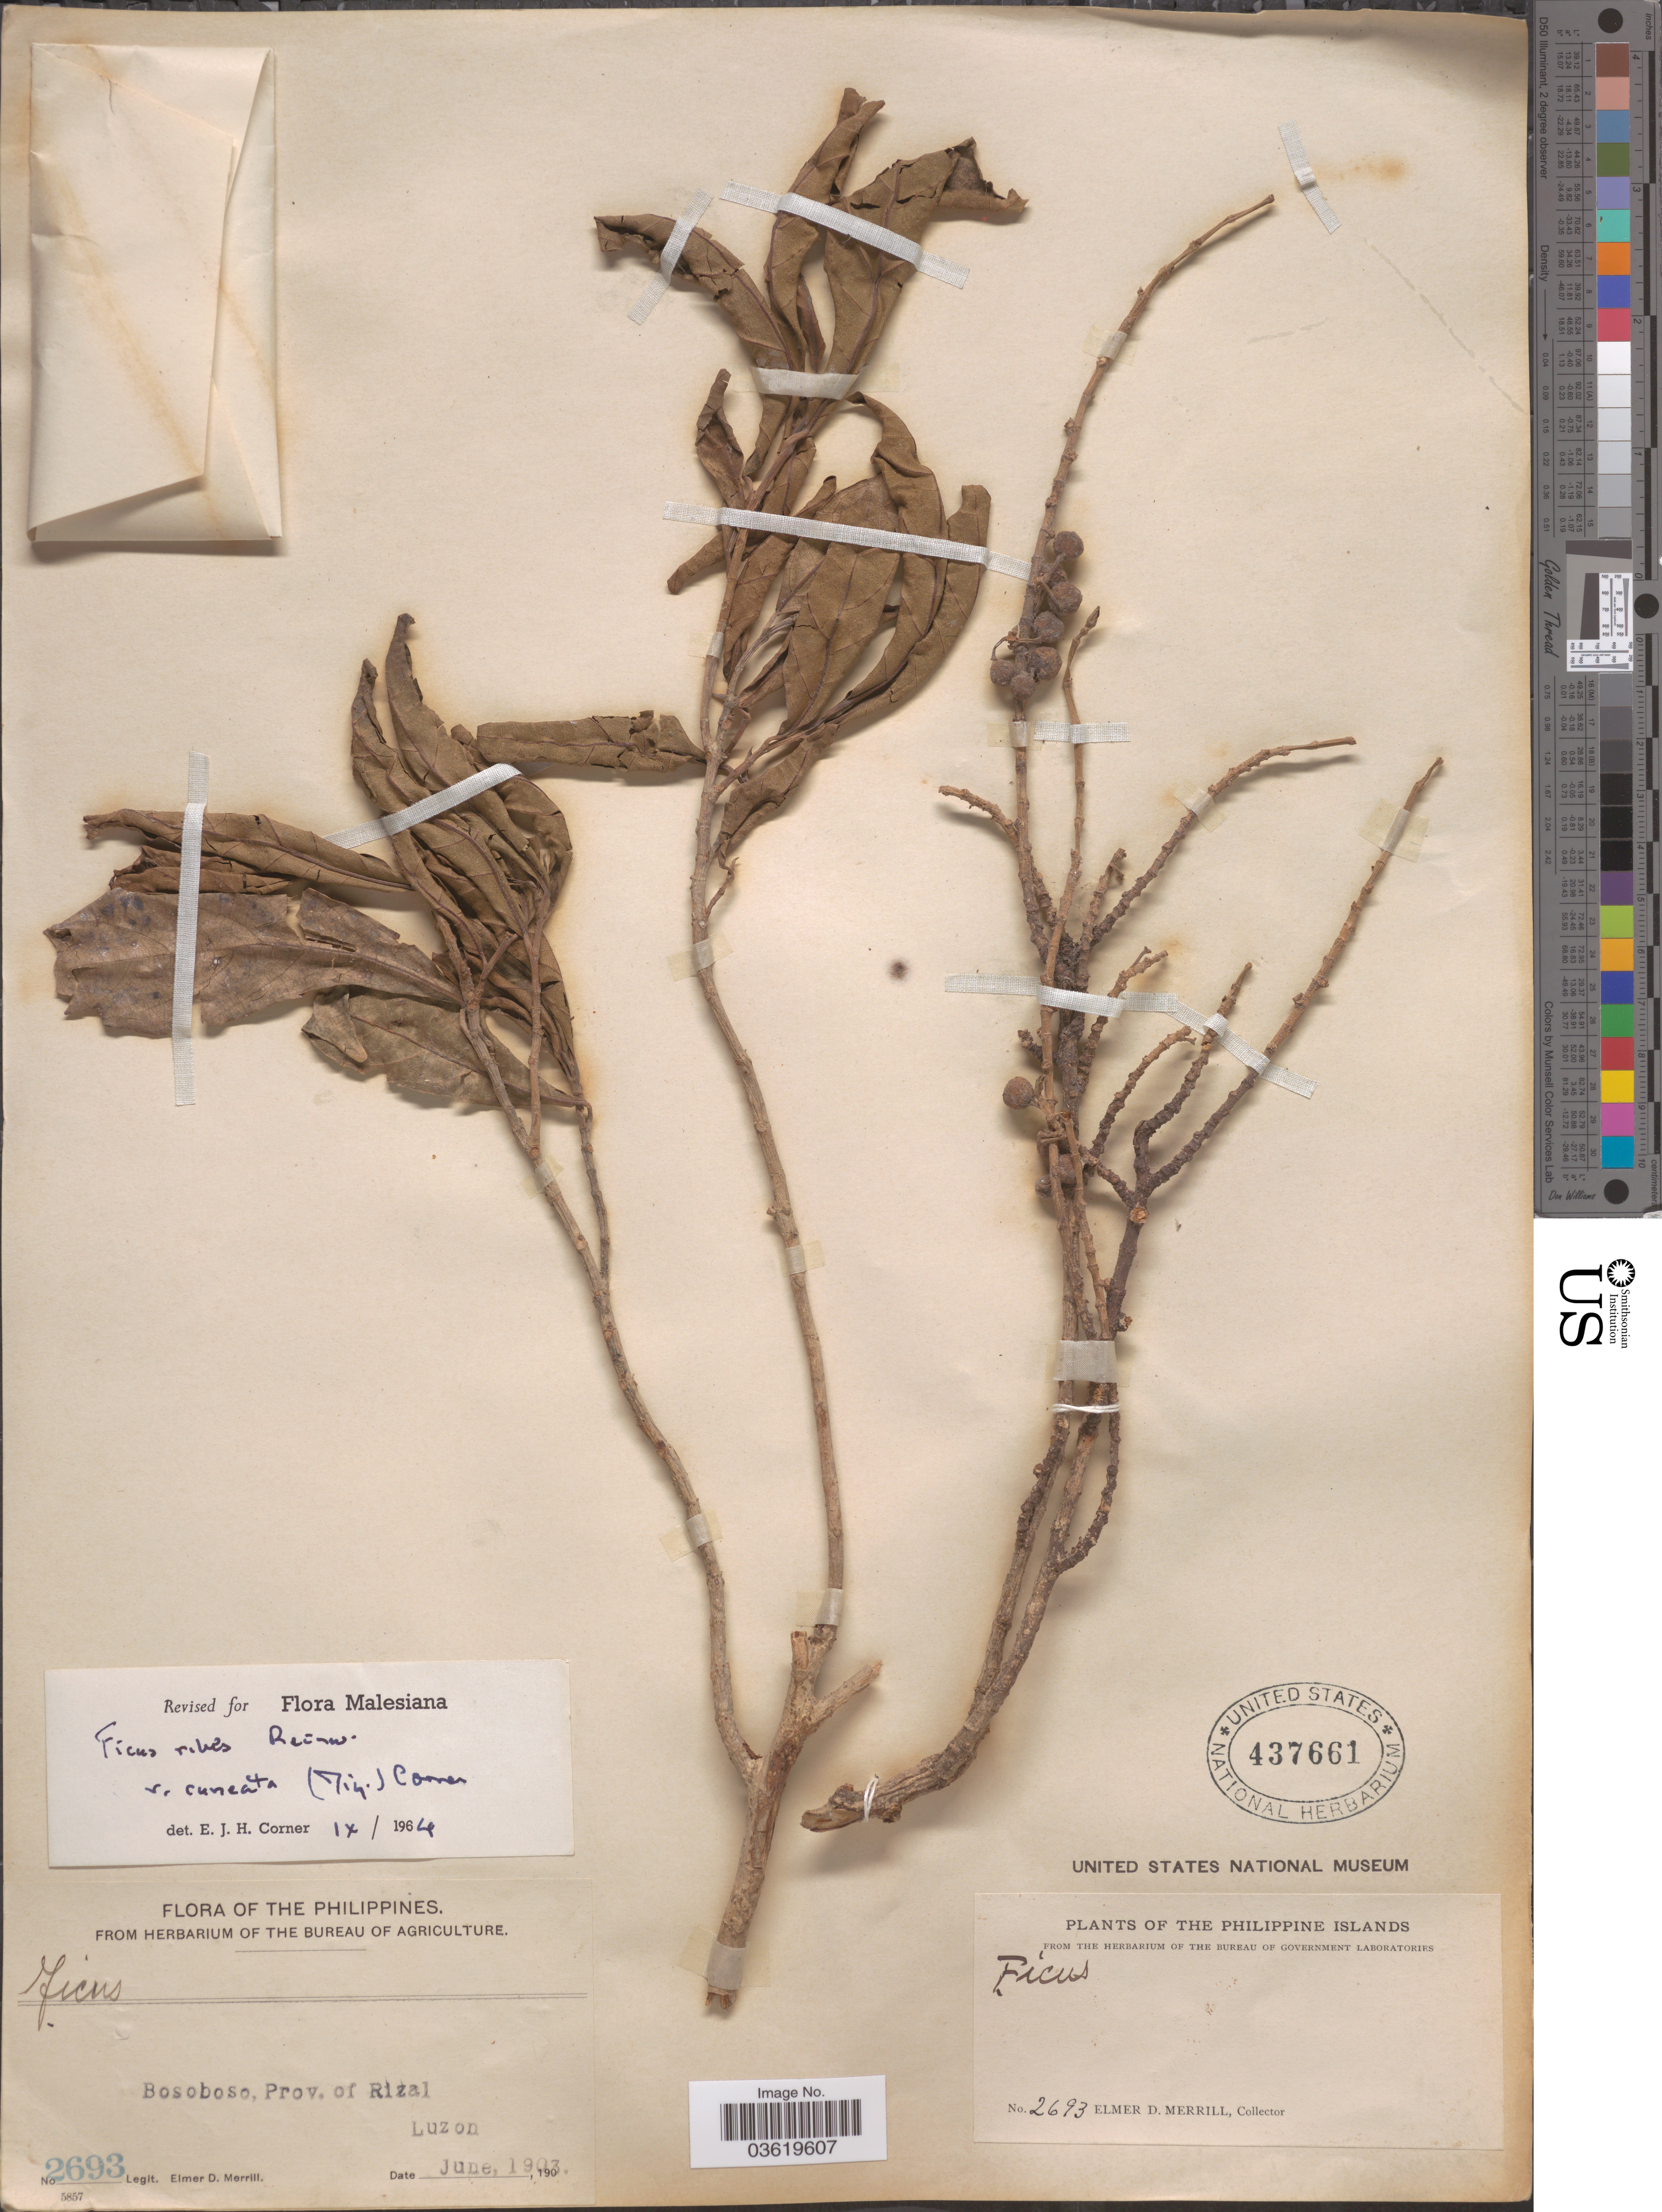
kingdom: Plantae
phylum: Tracheophyta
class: Magnoliopsida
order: Rosales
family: Moraceae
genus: Ficus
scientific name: Ficus ribes var. cuneata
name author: (Miq.) Corner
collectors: E. D. Merrill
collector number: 2693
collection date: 1903-06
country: Philippines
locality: Bosoboso, Prov. of Rizal. Luzon.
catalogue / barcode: US 437661